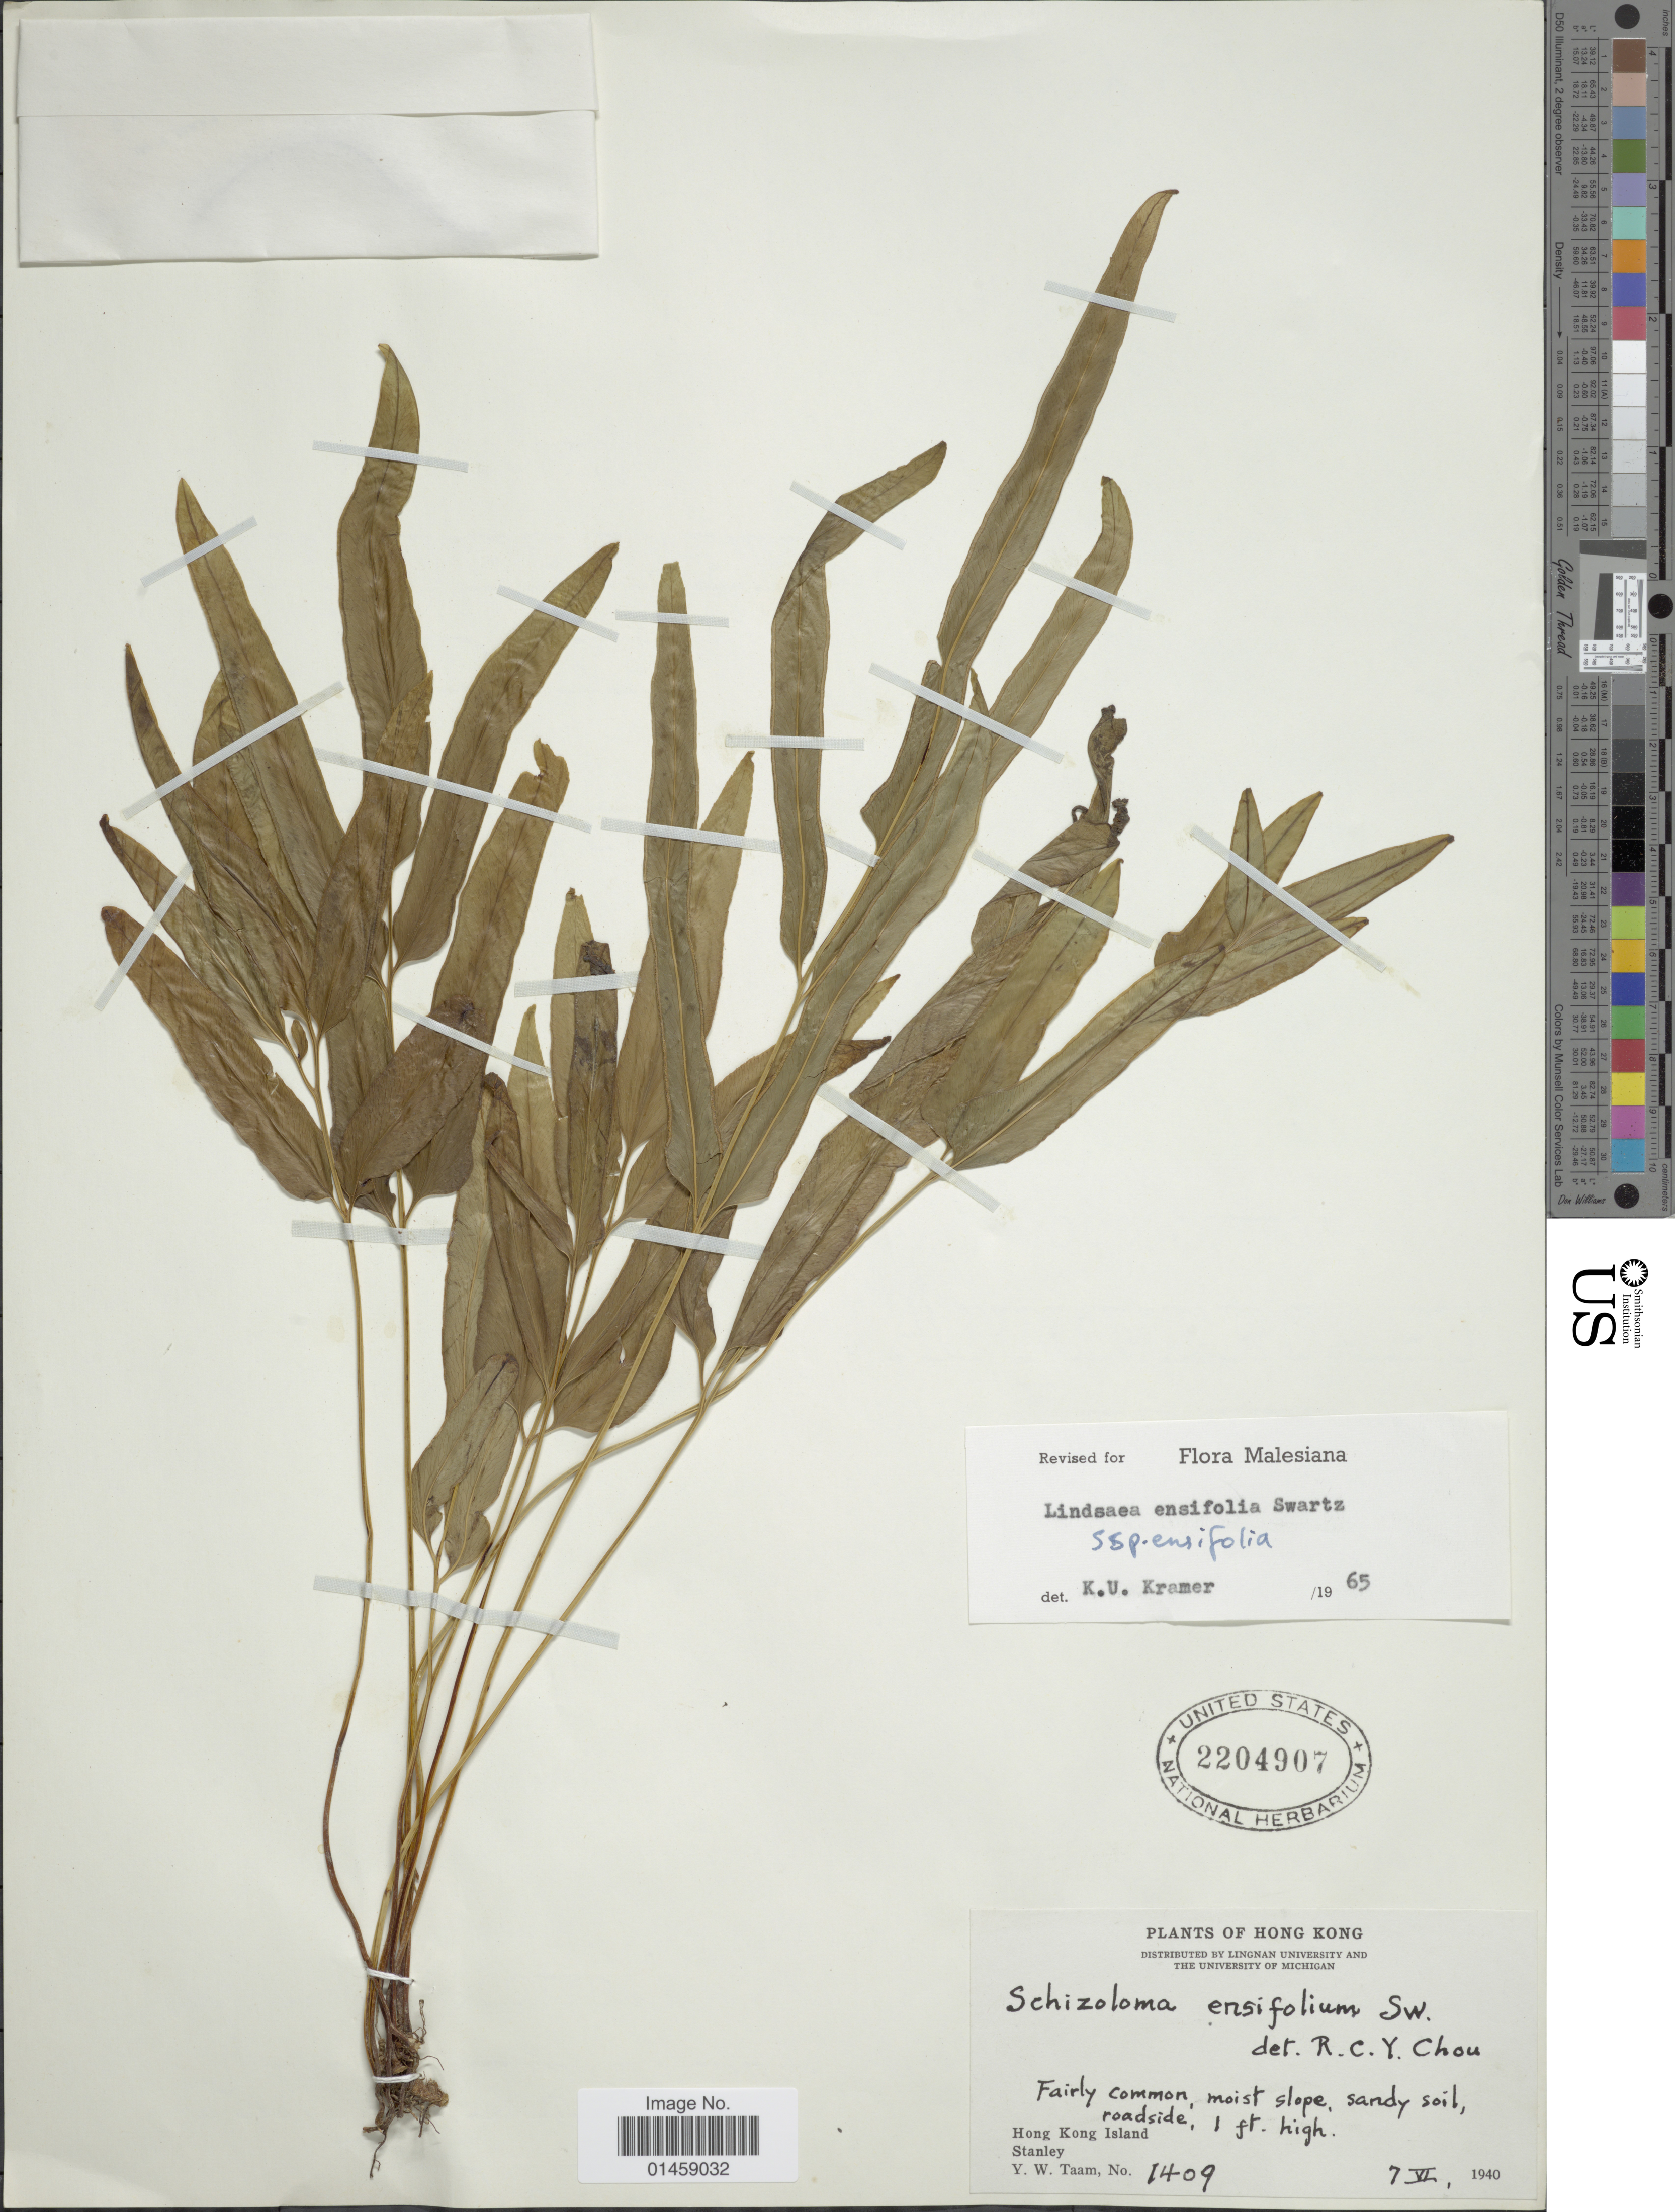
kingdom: Plantae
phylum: Tracheophyta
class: Polypodiopsida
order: Polypodiales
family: Lindsaeaceae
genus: Lindsaea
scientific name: Lindsaea ensifolia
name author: Sw.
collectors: Y. W. Taam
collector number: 1409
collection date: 1940-06-07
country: China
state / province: Hong Kong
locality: Hong Kong Island, Stanley.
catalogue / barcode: US 2204907